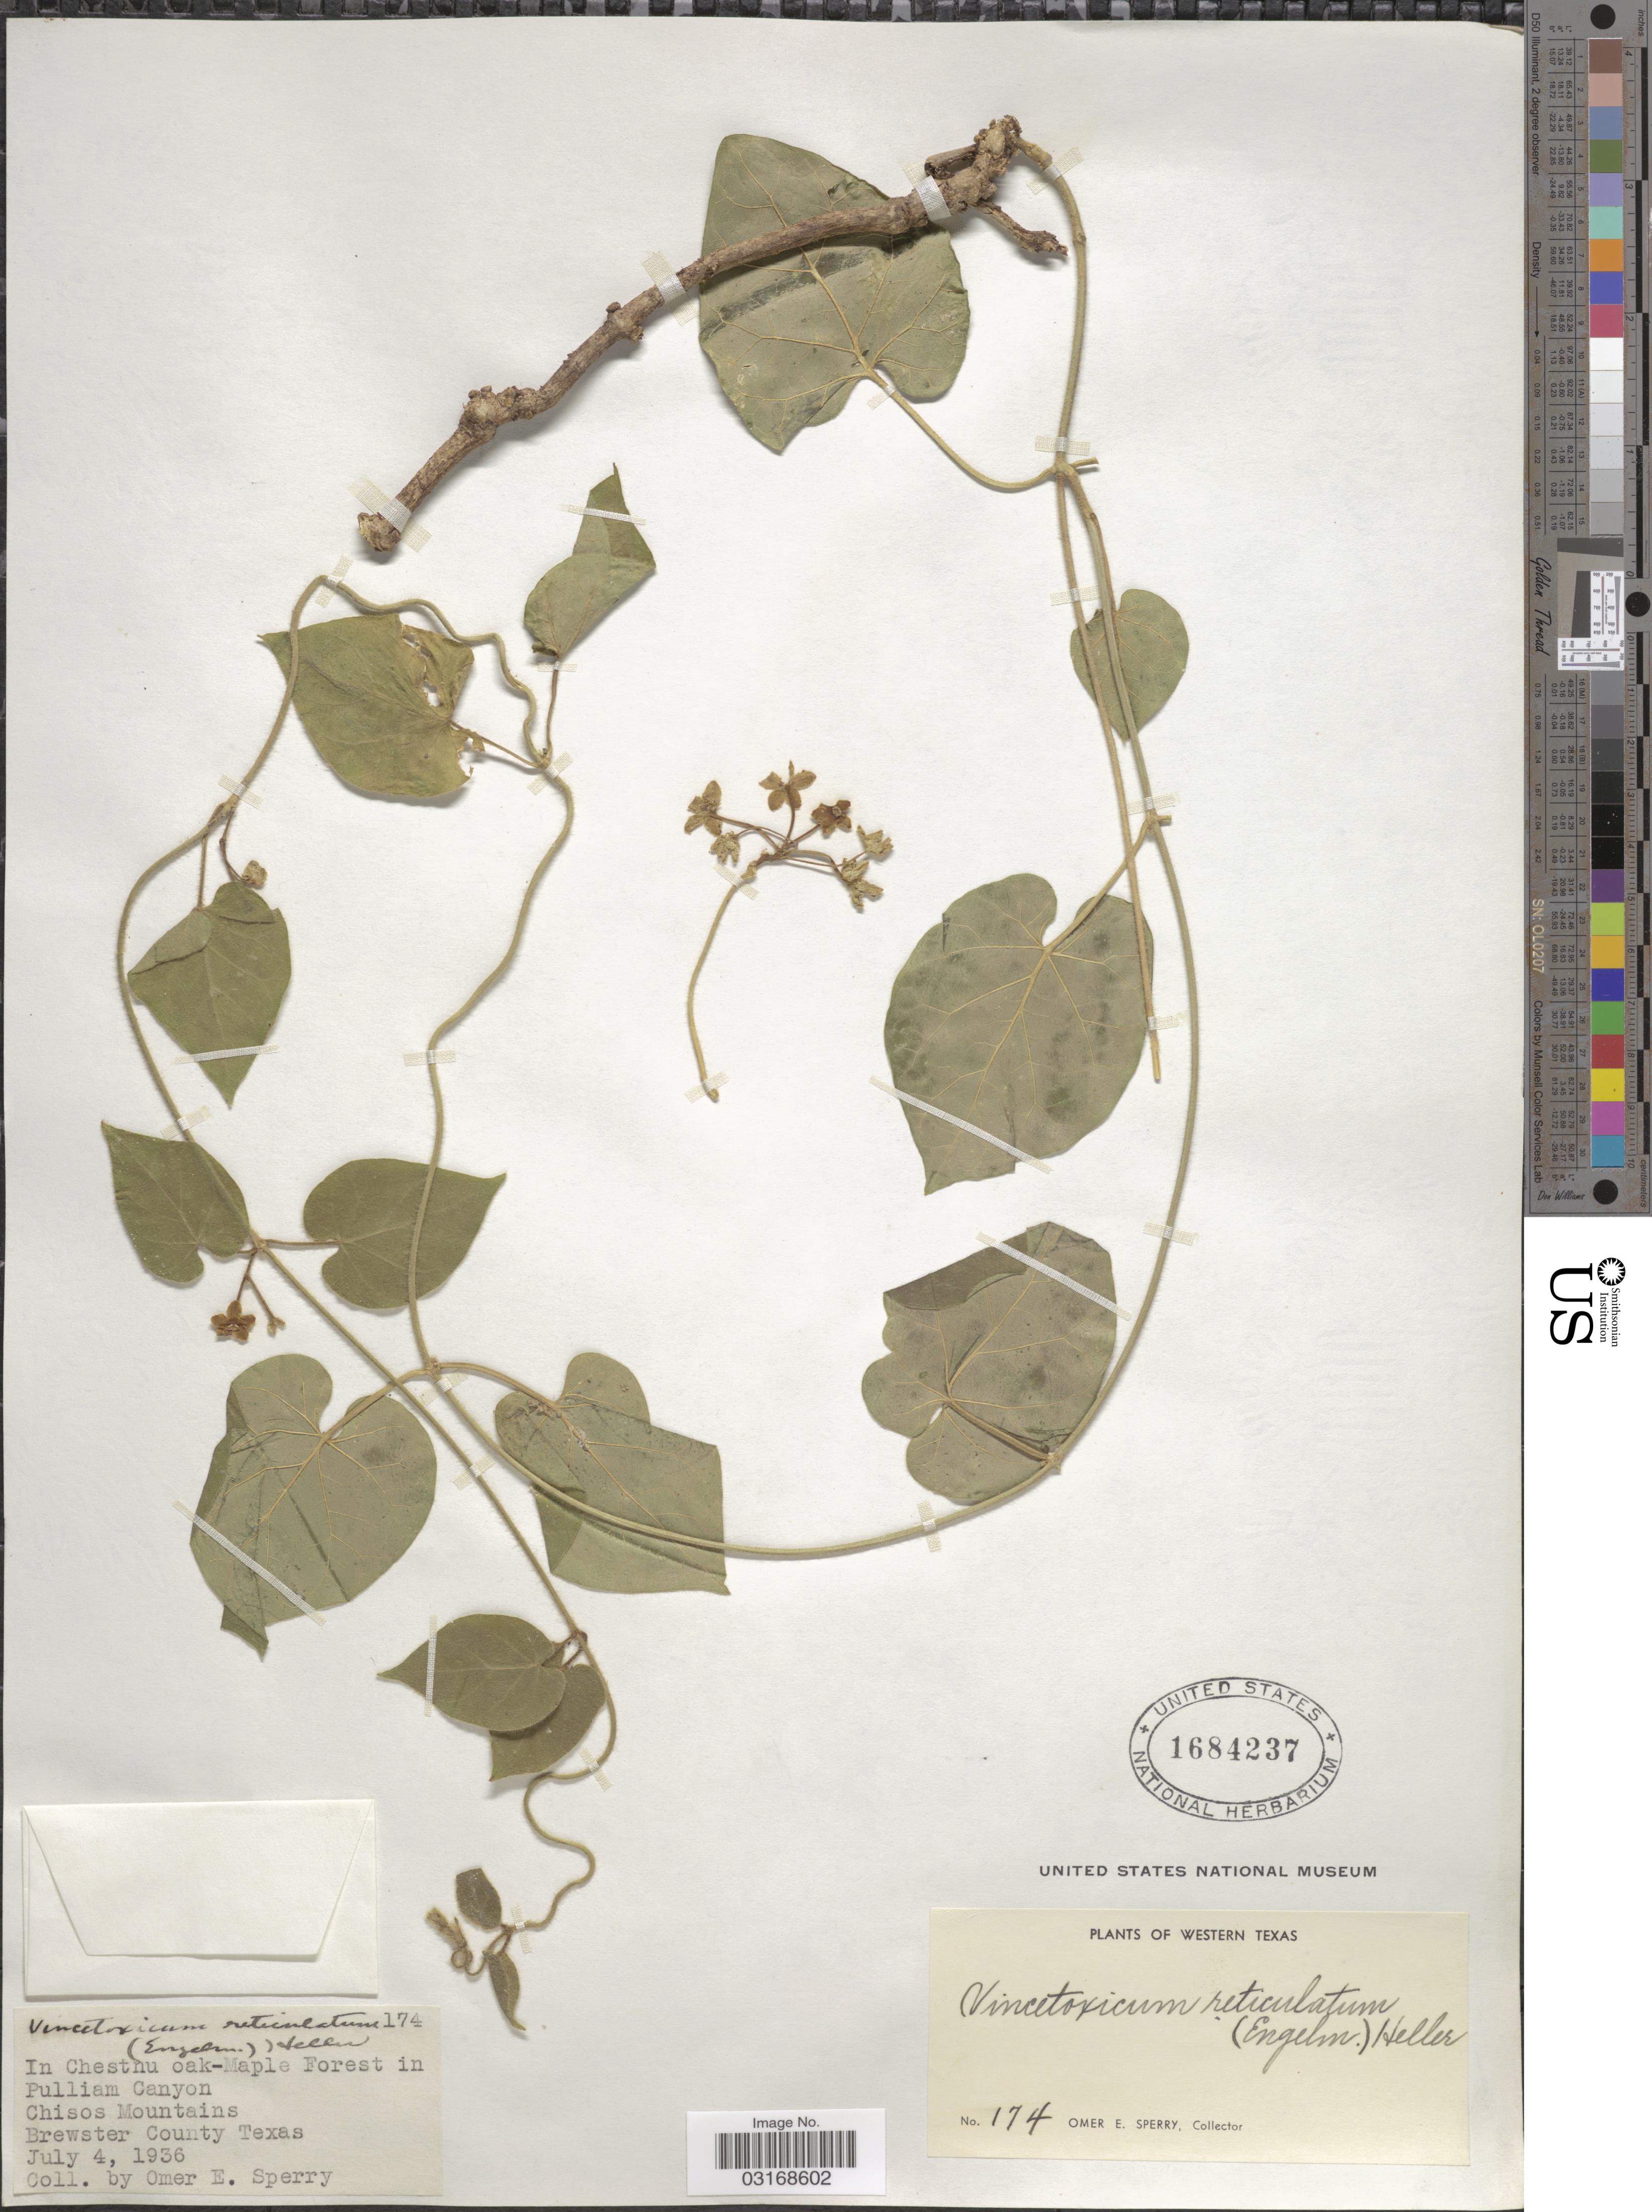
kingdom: Plantae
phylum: Tracheophyta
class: Magnoliopsida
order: Gentianales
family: Apocynaceae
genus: Matelea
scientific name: Matelea reticulata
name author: (Engelm. ex A. Gray) Woodson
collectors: O. E. Sperry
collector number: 174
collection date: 1936-07-04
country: United States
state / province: Texas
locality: Western Texas. In Chestnu oak-Maple Forest in Pulliam Canyon. Chisos Mountains. Brewster County Texas.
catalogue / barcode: US 1684237